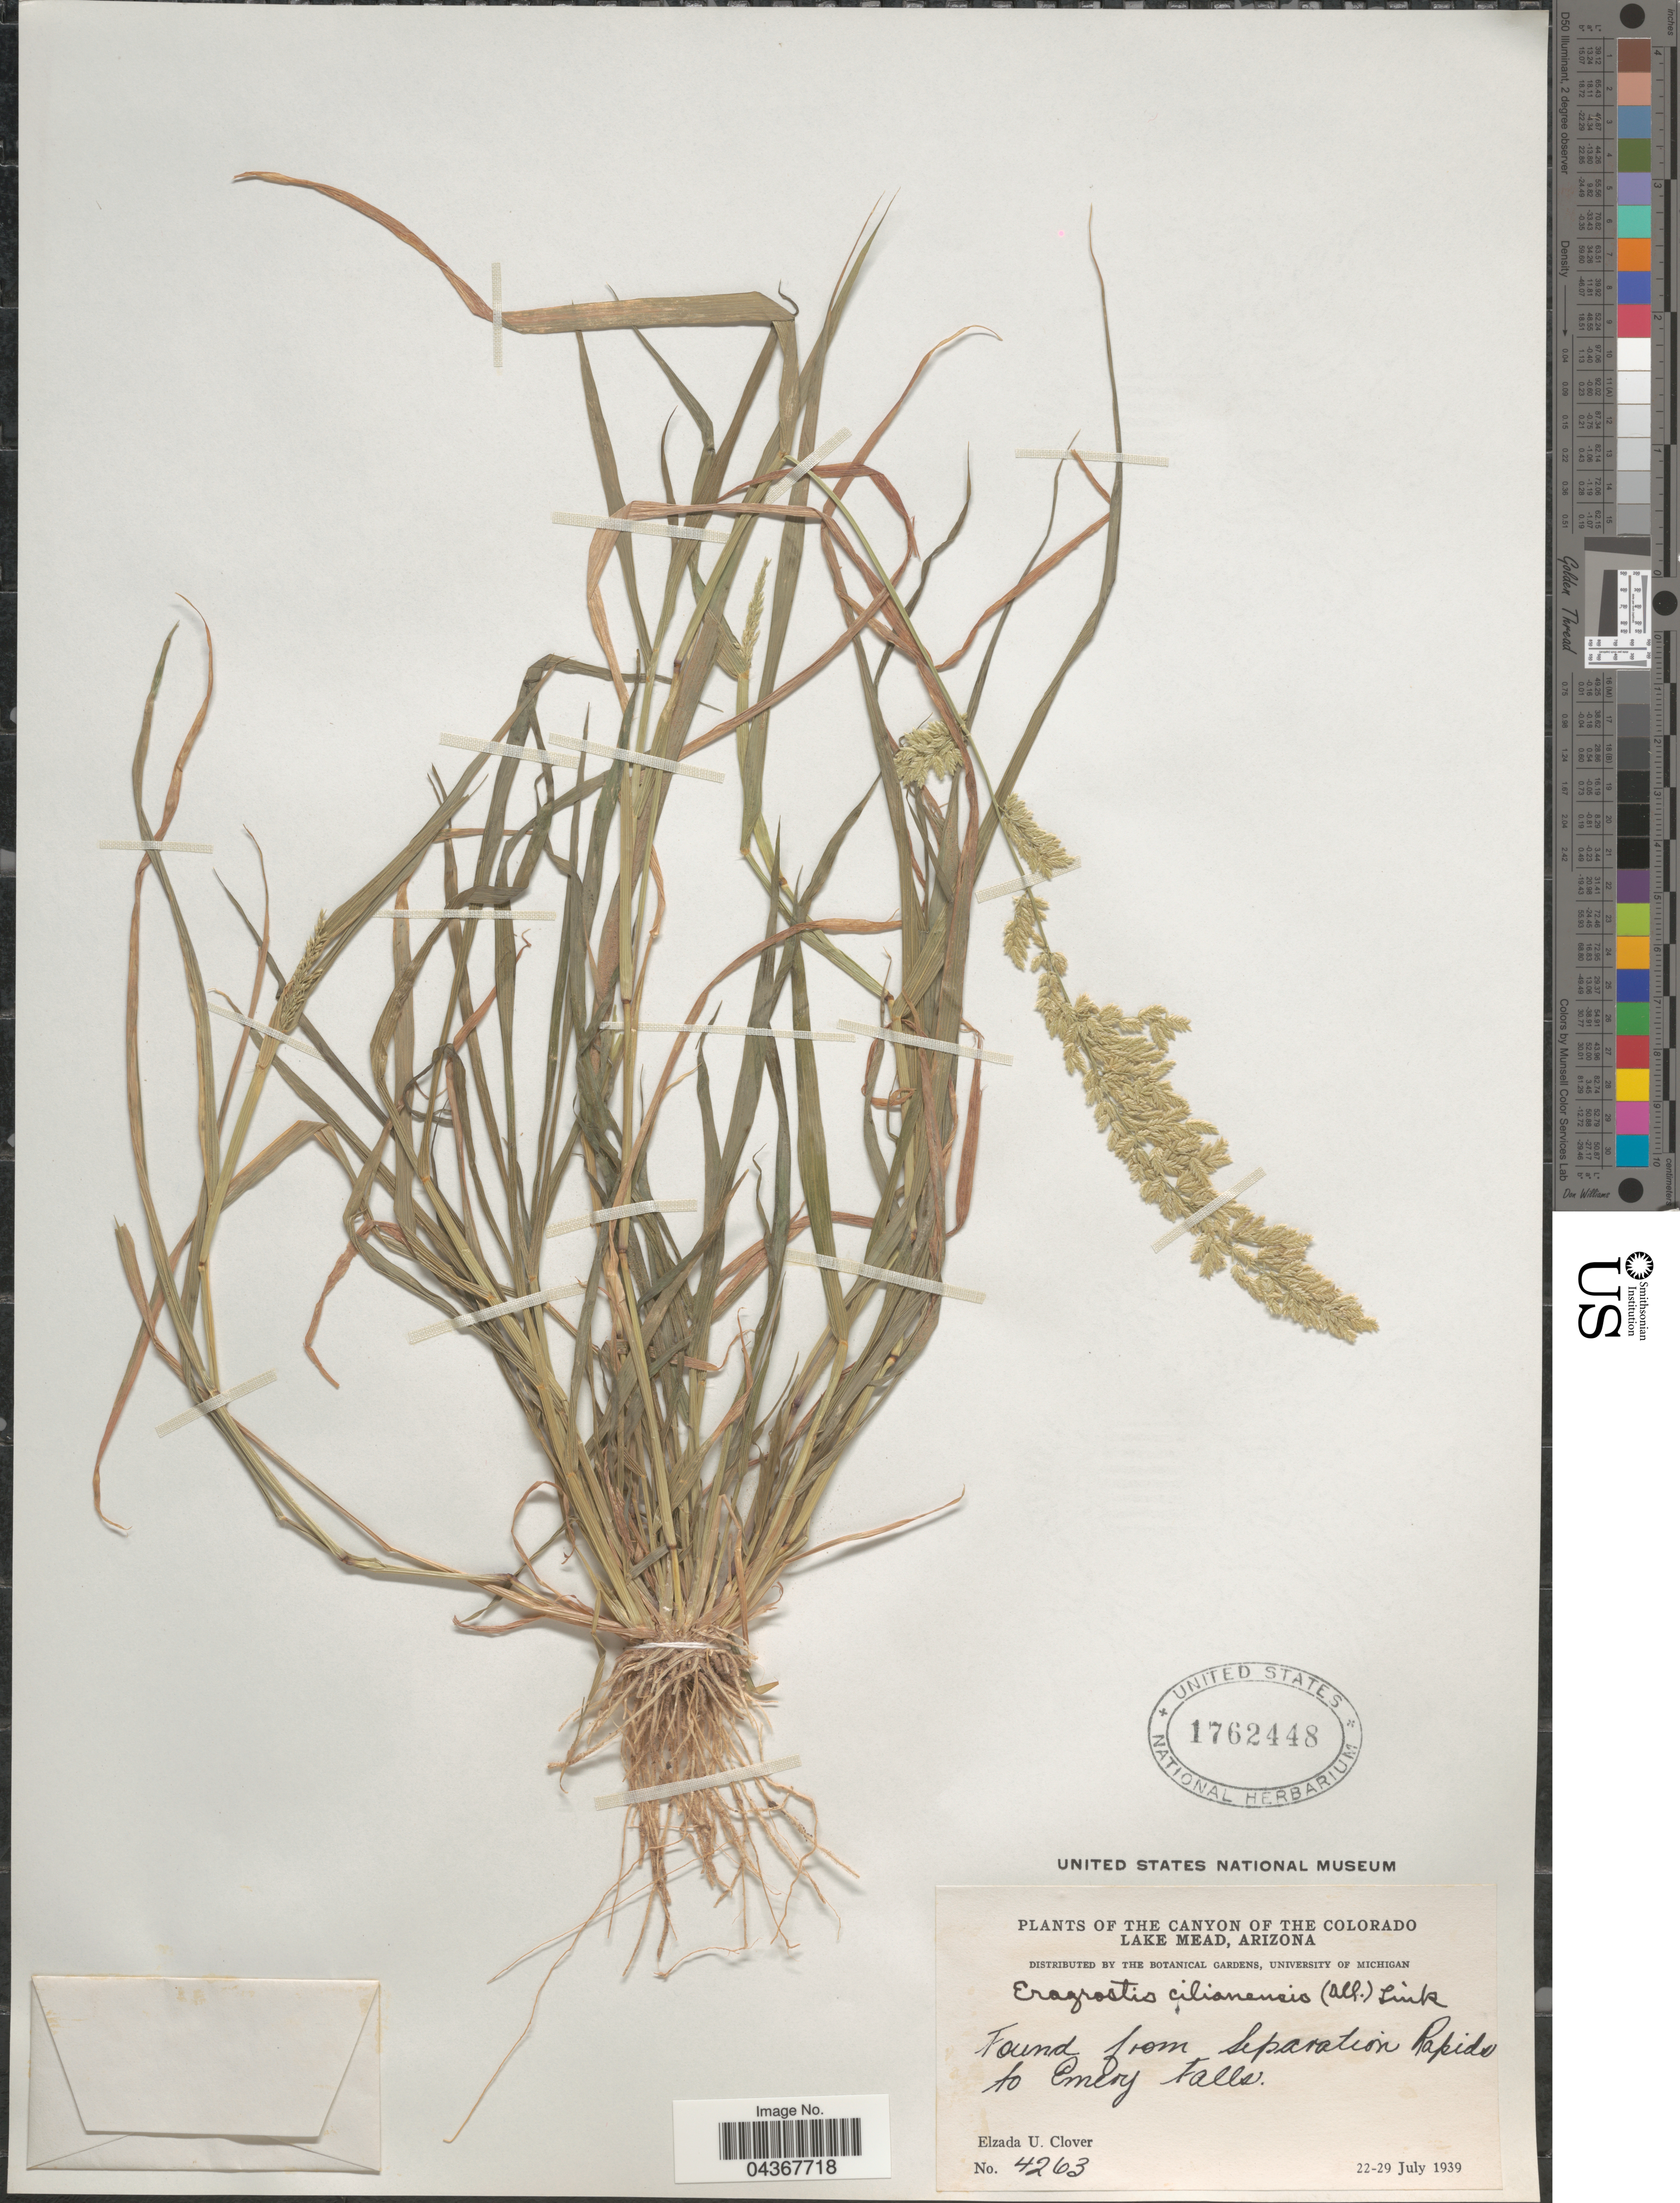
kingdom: Plantae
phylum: Tracheophyta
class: Liliopsida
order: Poales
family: Poaceae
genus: Eragrostis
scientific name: Eragrostis cilianensis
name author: (Bellardi) Vignolo ex Janch.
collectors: E. U. Clover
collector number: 4263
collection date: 1939-07-22/1939-07-29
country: United States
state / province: Arizona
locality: The Canyon of the Colorado Lake Mead. Separation Rapids to Emery Falls.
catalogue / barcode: US 1762448